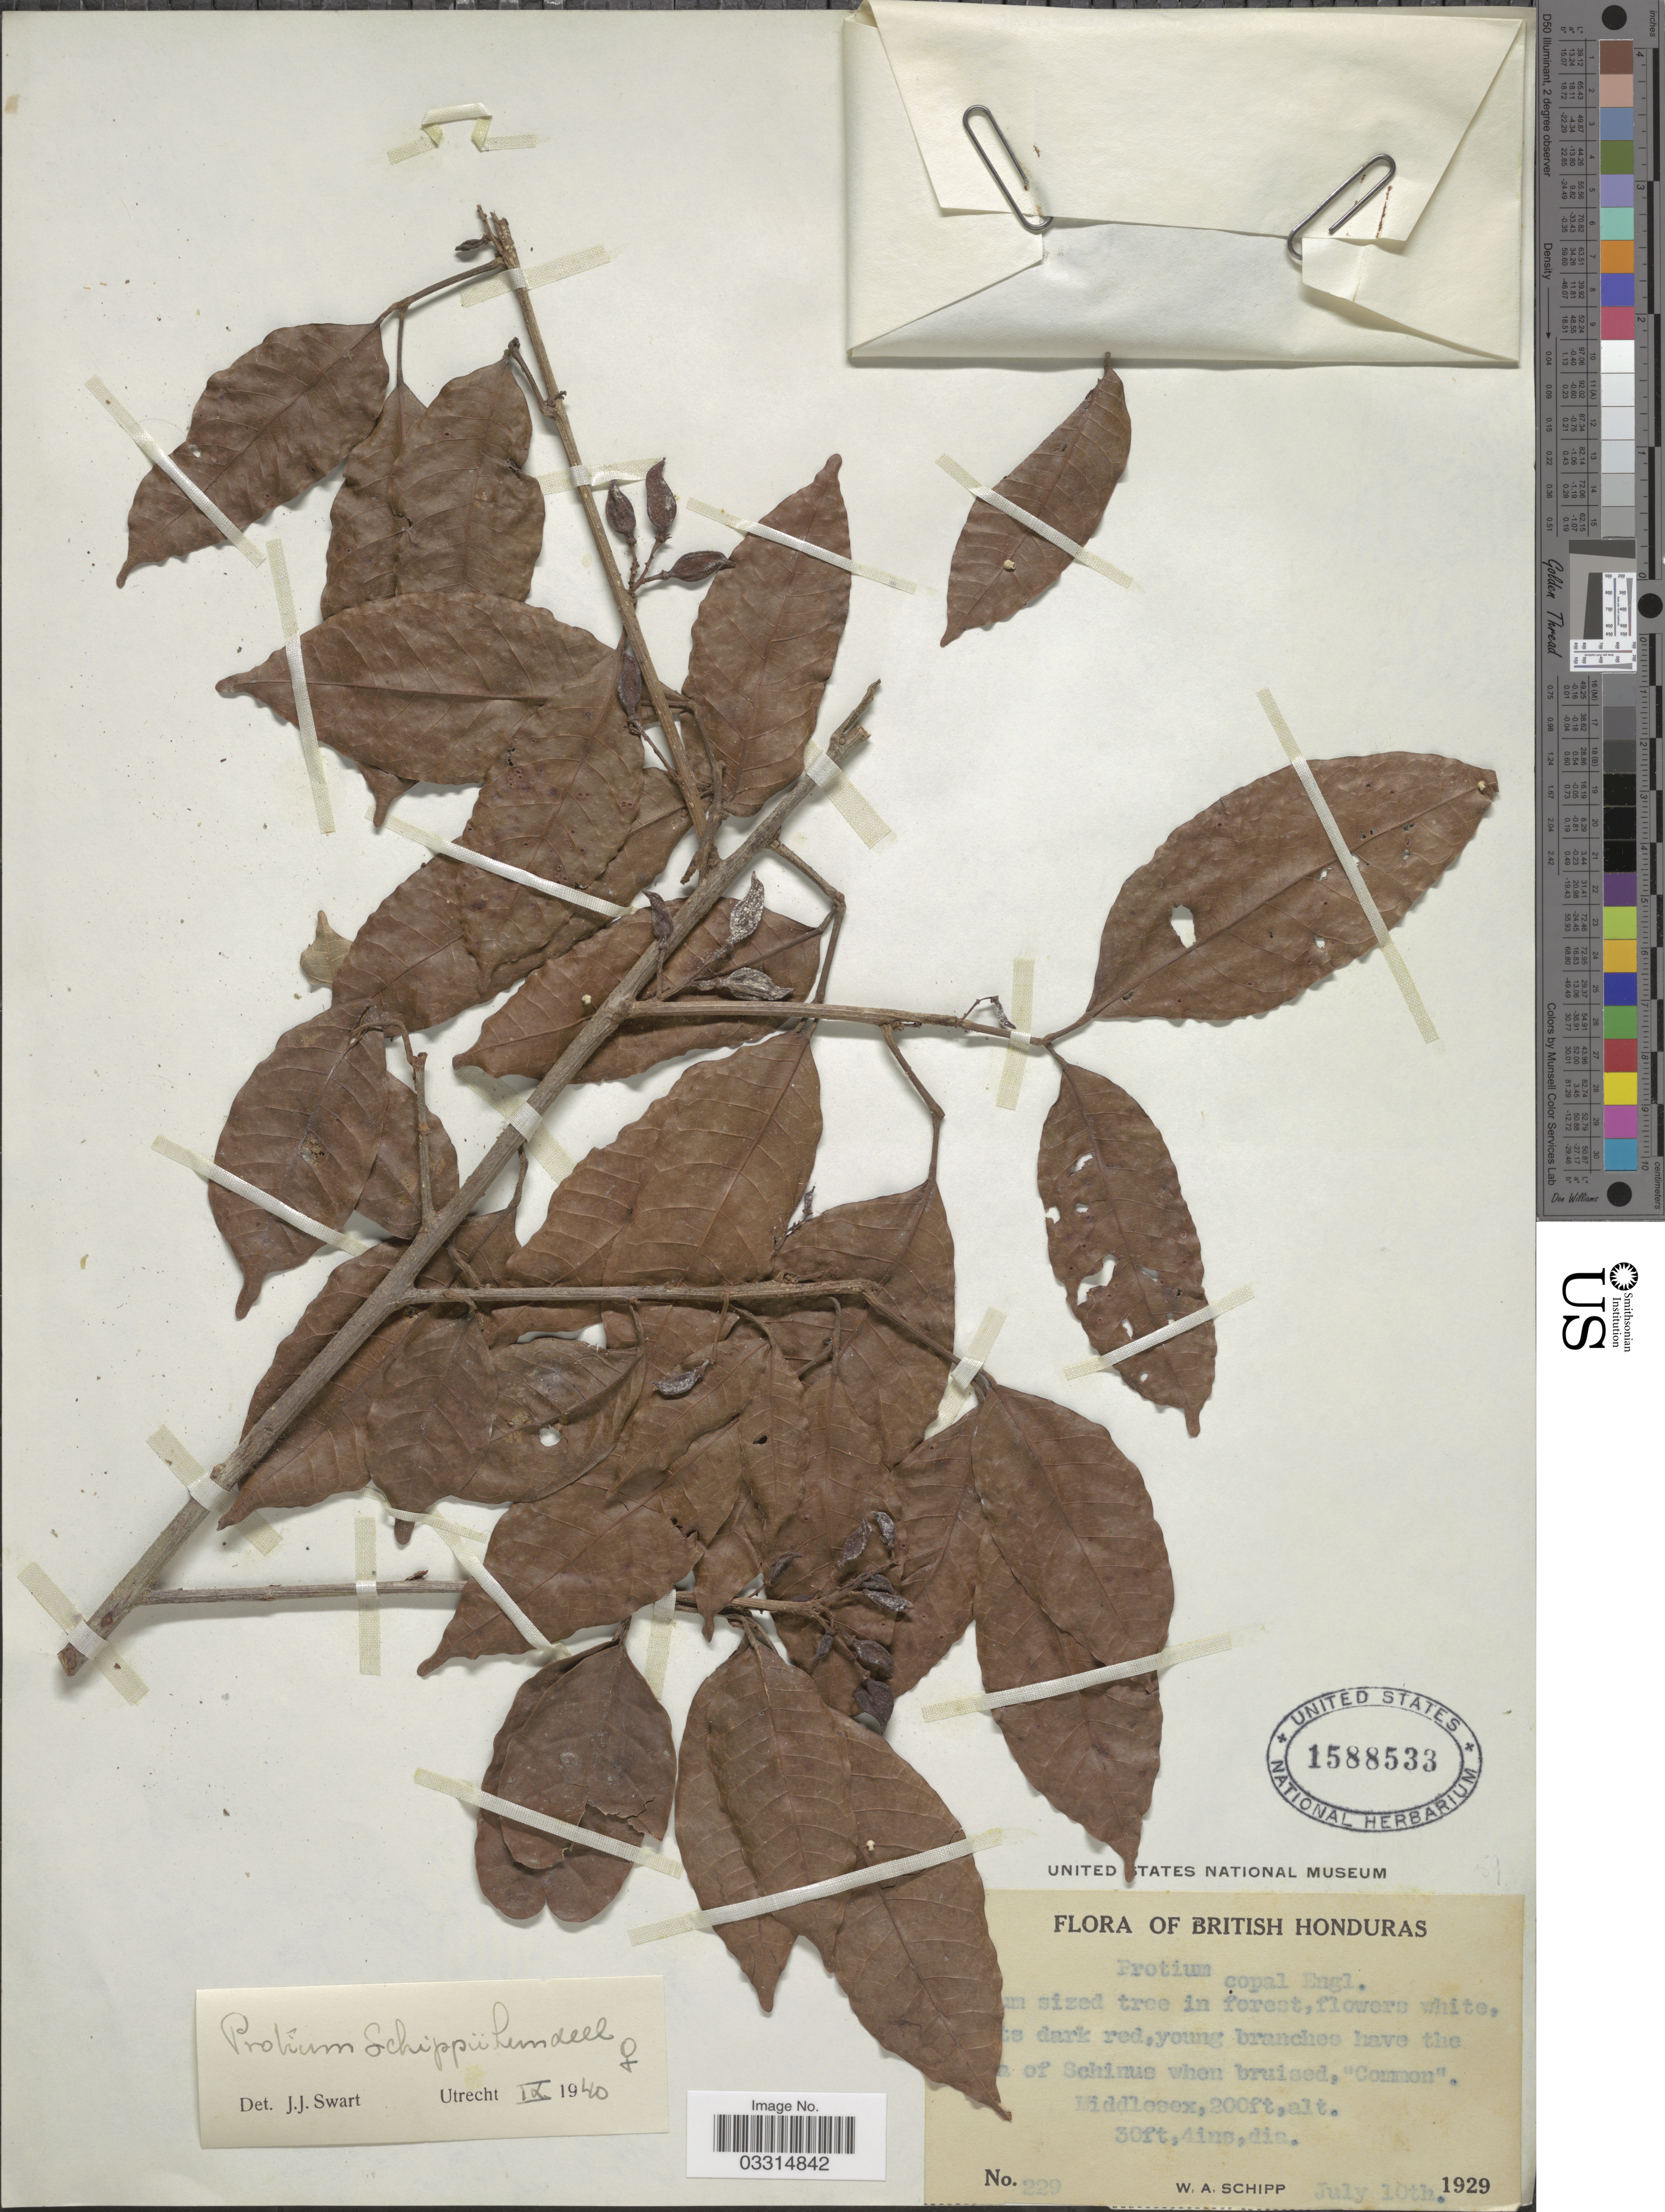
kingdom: Plantae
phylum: Tracheophyta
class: Magnoliopsida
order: Sapindales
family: Burseraceae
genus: Protium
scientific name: Protium confusum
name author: (Rose) Pittier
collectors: W. Schipp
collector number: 229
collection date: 1929-07-10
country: Belize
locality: British Honduras, Middlesex.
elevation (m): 61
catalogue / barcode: US 1588533